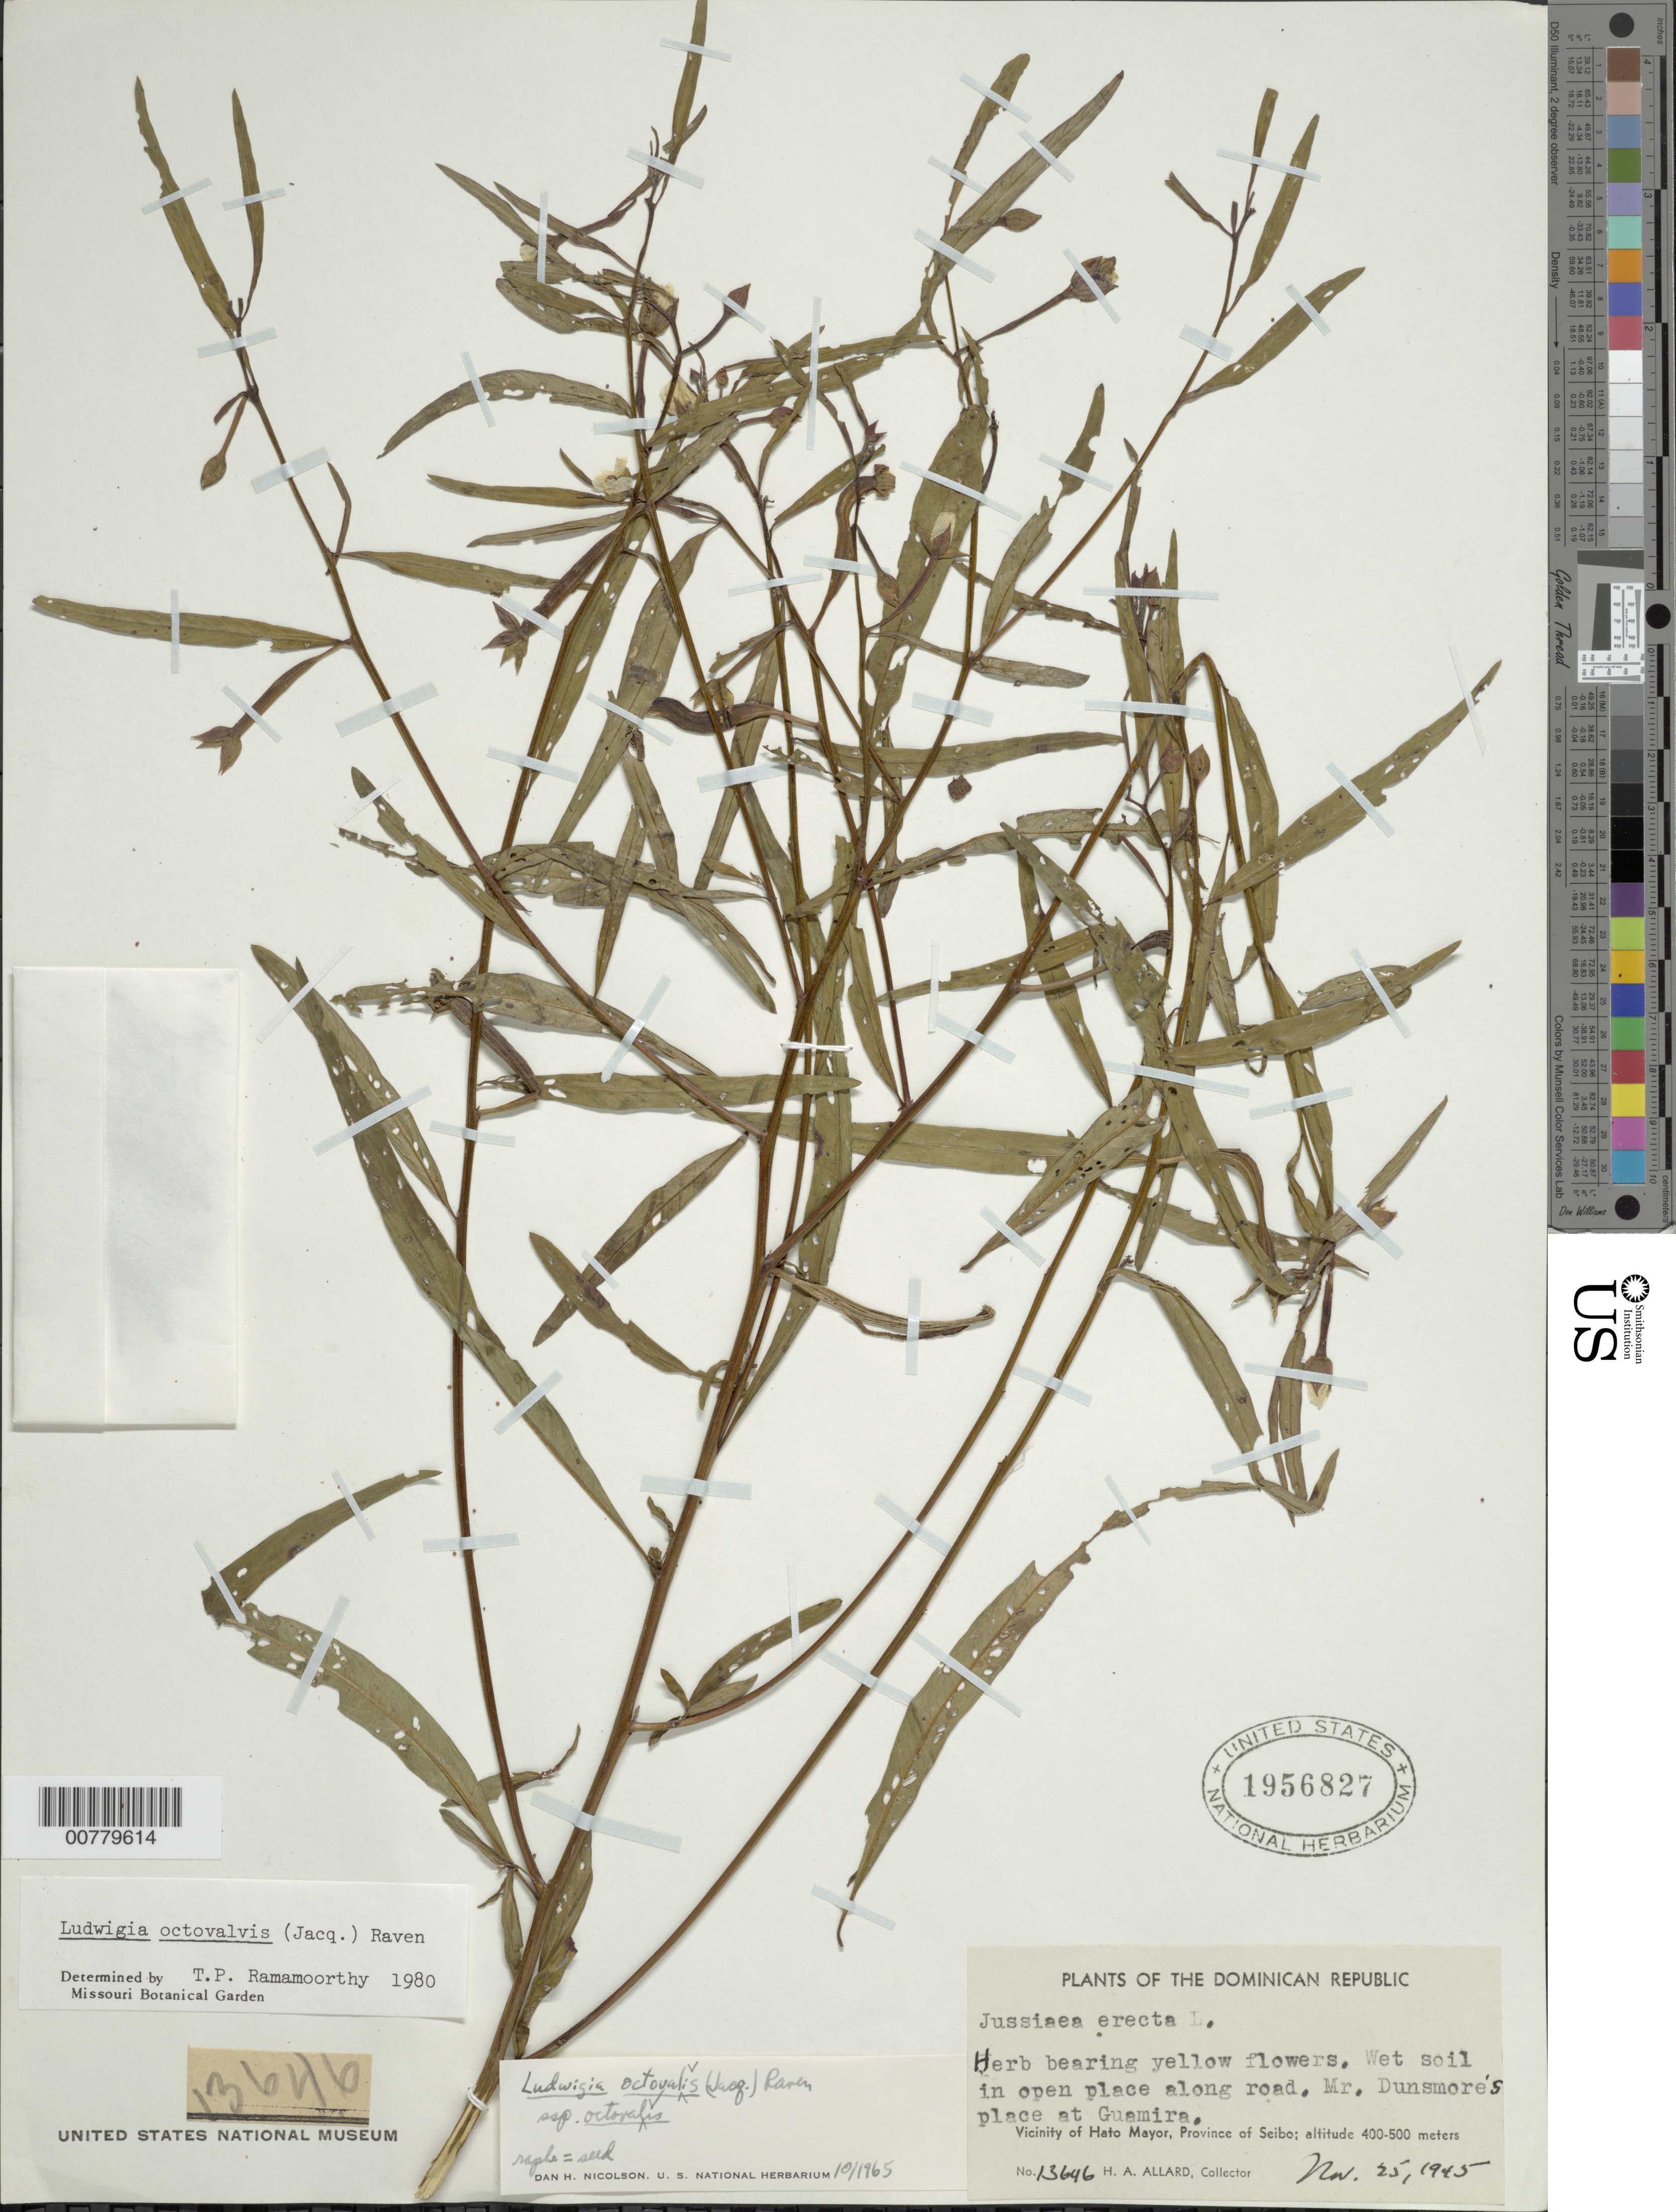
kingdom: Plantae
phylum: Tracheophyta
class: Magnoliopsida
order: Myrtales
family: Onagraceae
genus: Ludwigia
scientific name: Ludwigia octovalvis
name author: (Jacq.) P.H. Raven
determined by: Ramamoorthy, T. P.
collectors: H. A. Allard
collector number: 13646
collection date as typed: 25 Nov 1945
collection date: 1945-11-25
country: Dominican Republic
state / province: El Seibo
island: Hispaniola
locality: Vicinity of Hato Mayor, Mr. Dunsmore's place at Guamira.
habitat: Wet soil in open place along road.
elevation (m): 400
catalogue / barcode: US 1956827